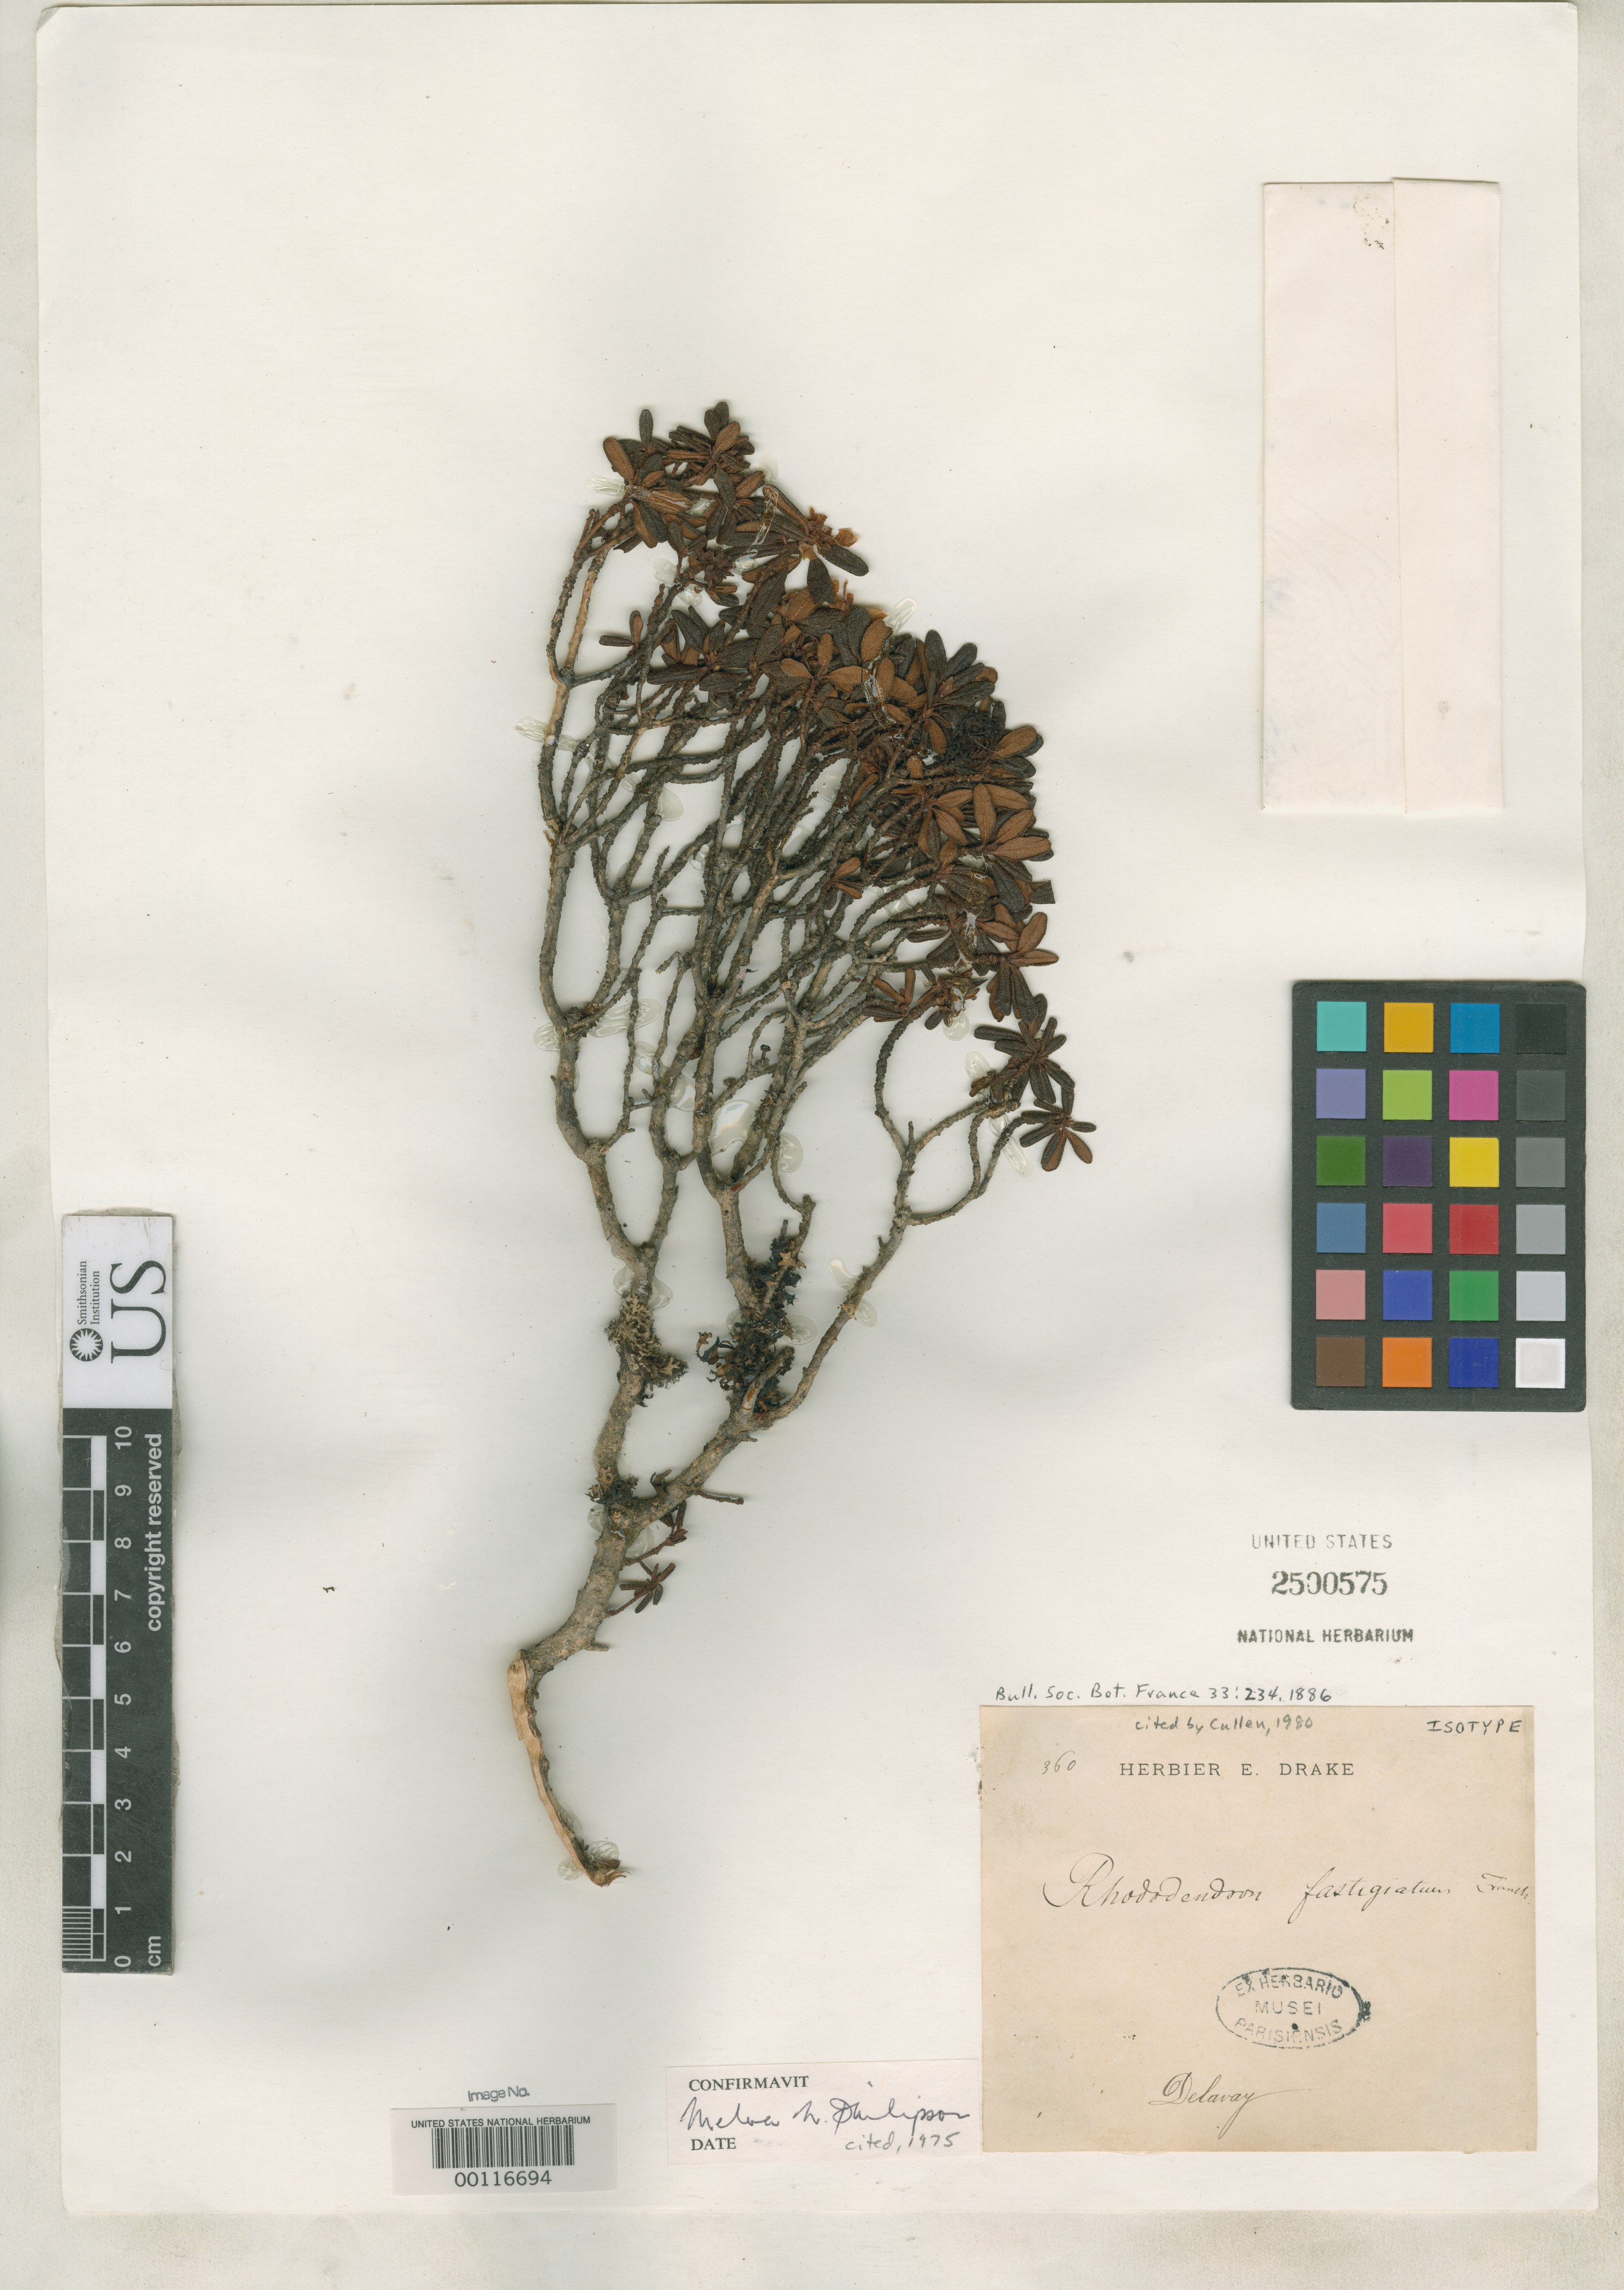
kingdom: Plantae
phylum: Tracheophyta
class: Magnoliopsida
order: Ericales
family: Ericaceae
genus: Rhododendron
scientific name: Rhododendron fastigiatum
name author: Franch.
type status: Isotype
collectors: P. Delavay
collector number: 360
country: China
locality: Monte Tsang-Chan.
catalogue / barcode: US 2500575